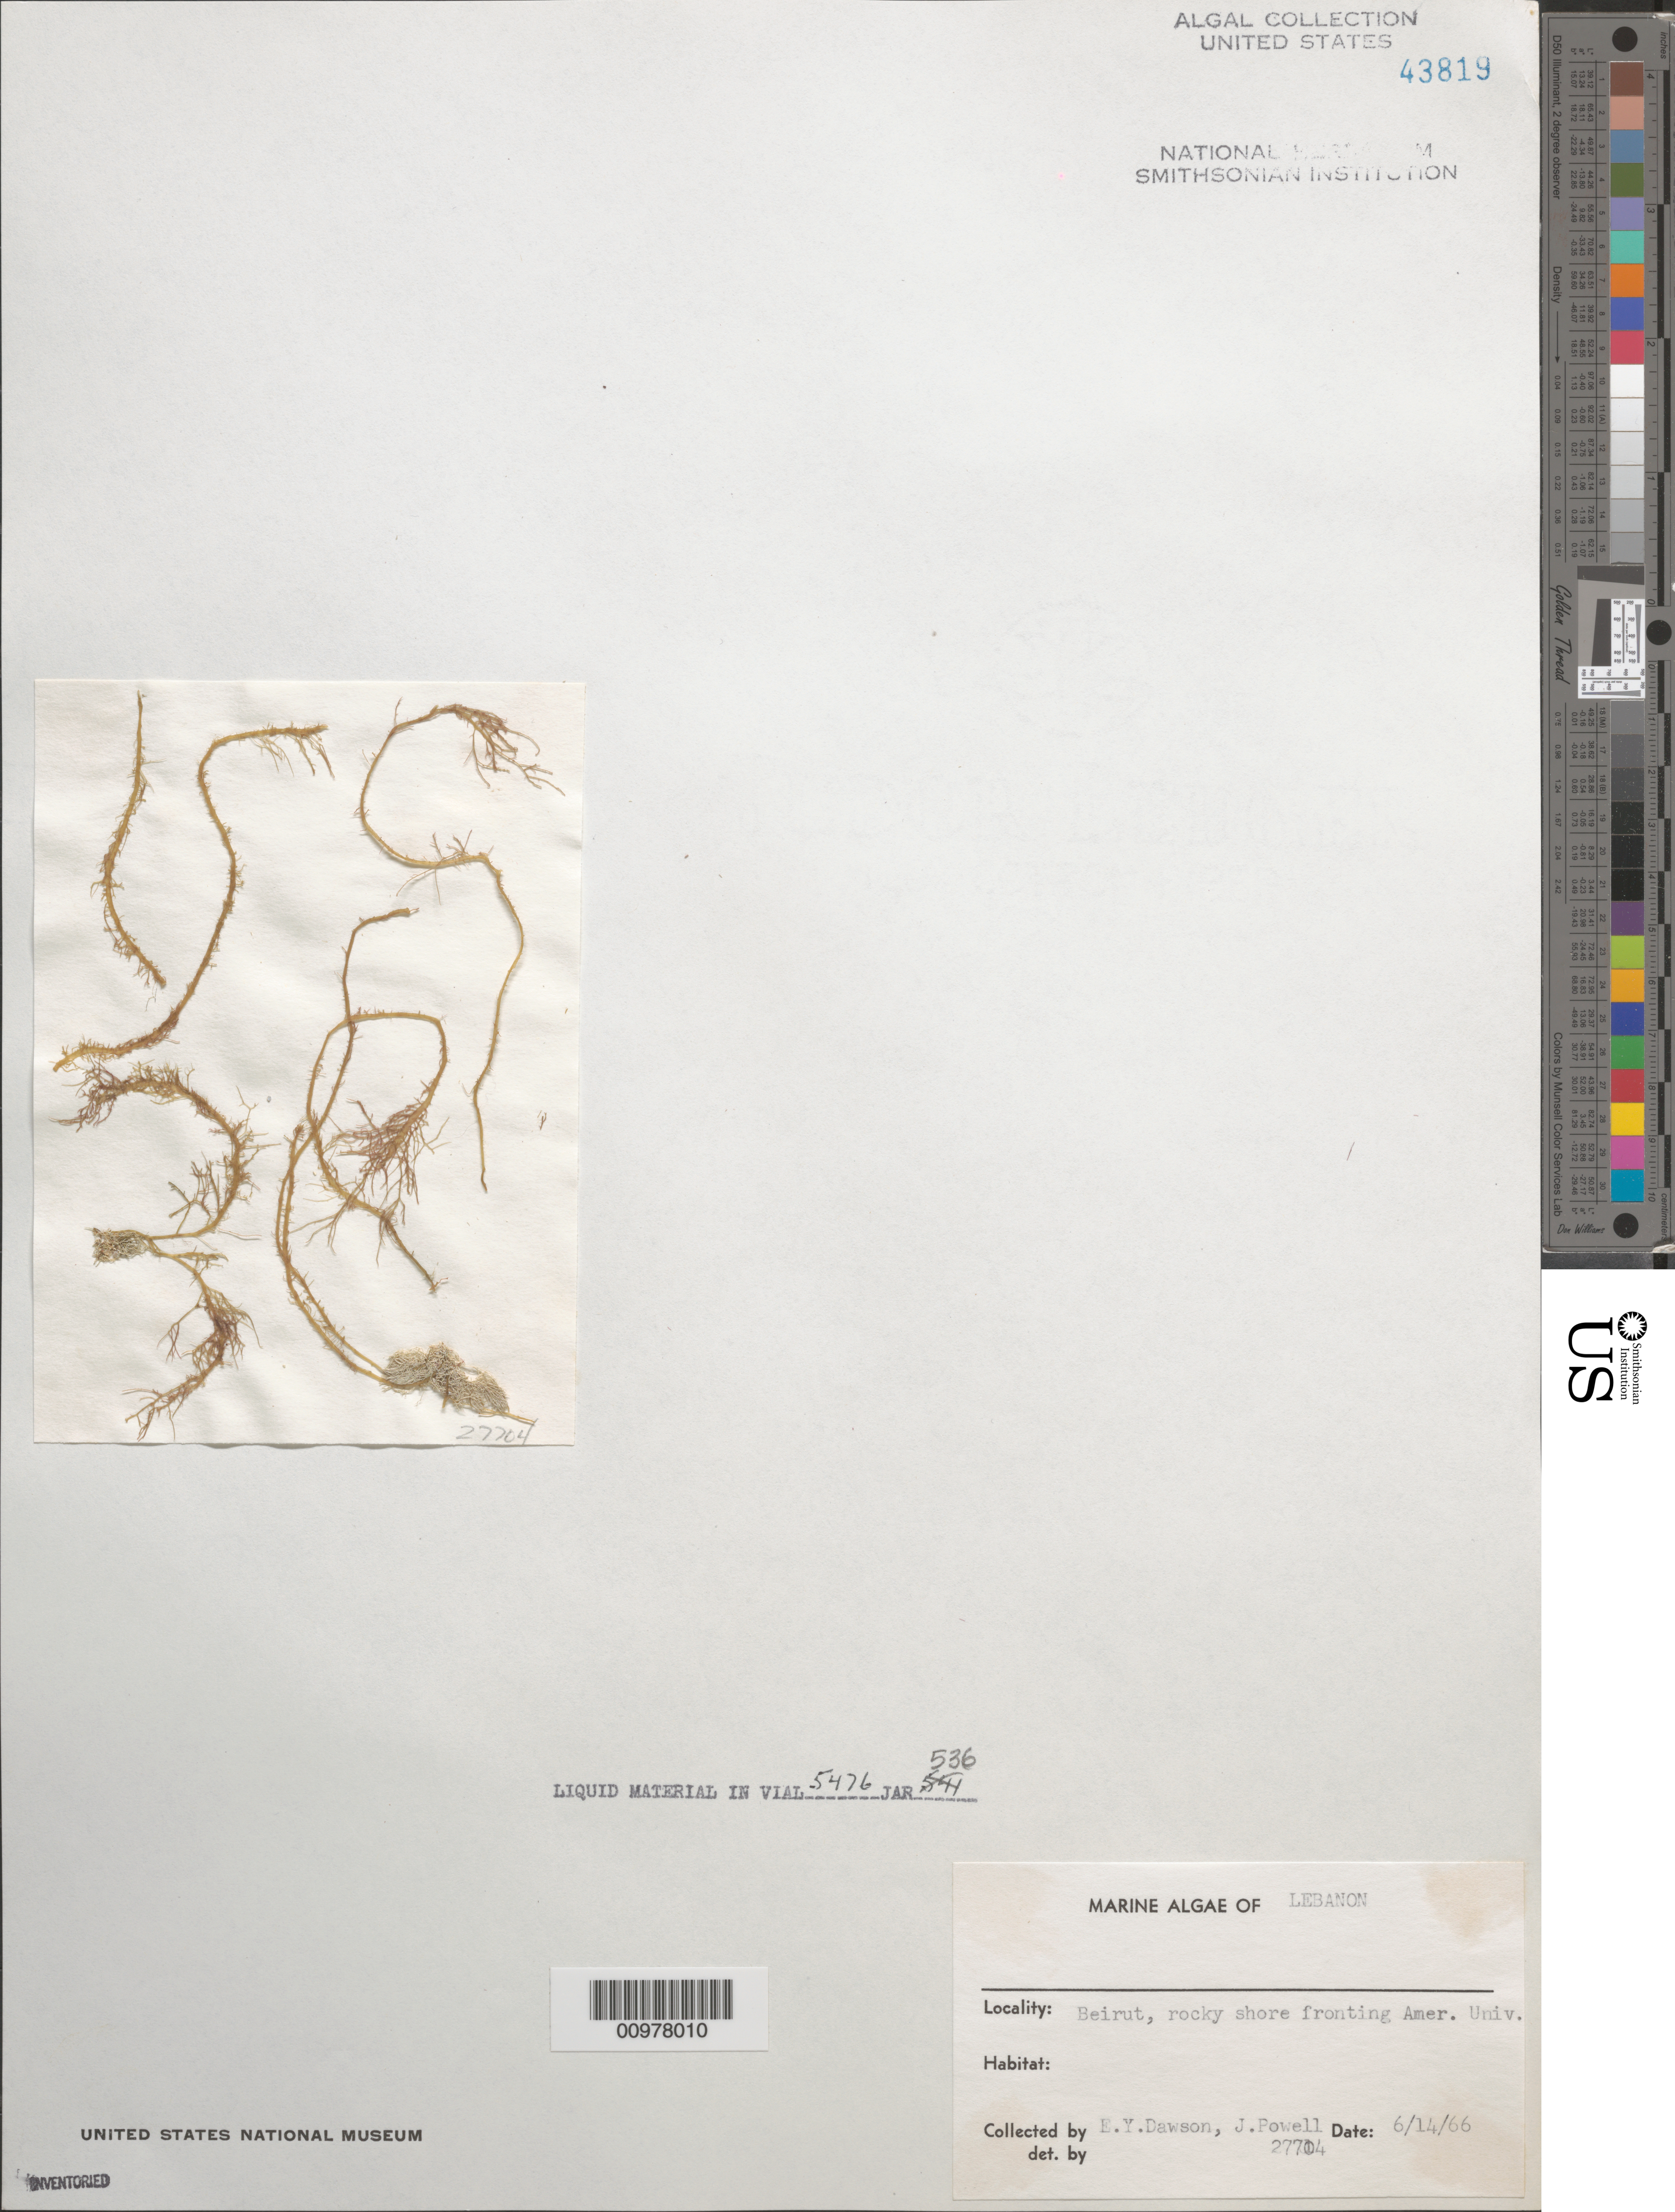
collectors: E. Y. Dawson & J. Powell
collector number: EYD 27704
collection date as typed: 14 Jun 1966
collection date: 1966-06-14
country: Lebanon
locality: Beirut, American University shore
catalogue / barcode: US 43819